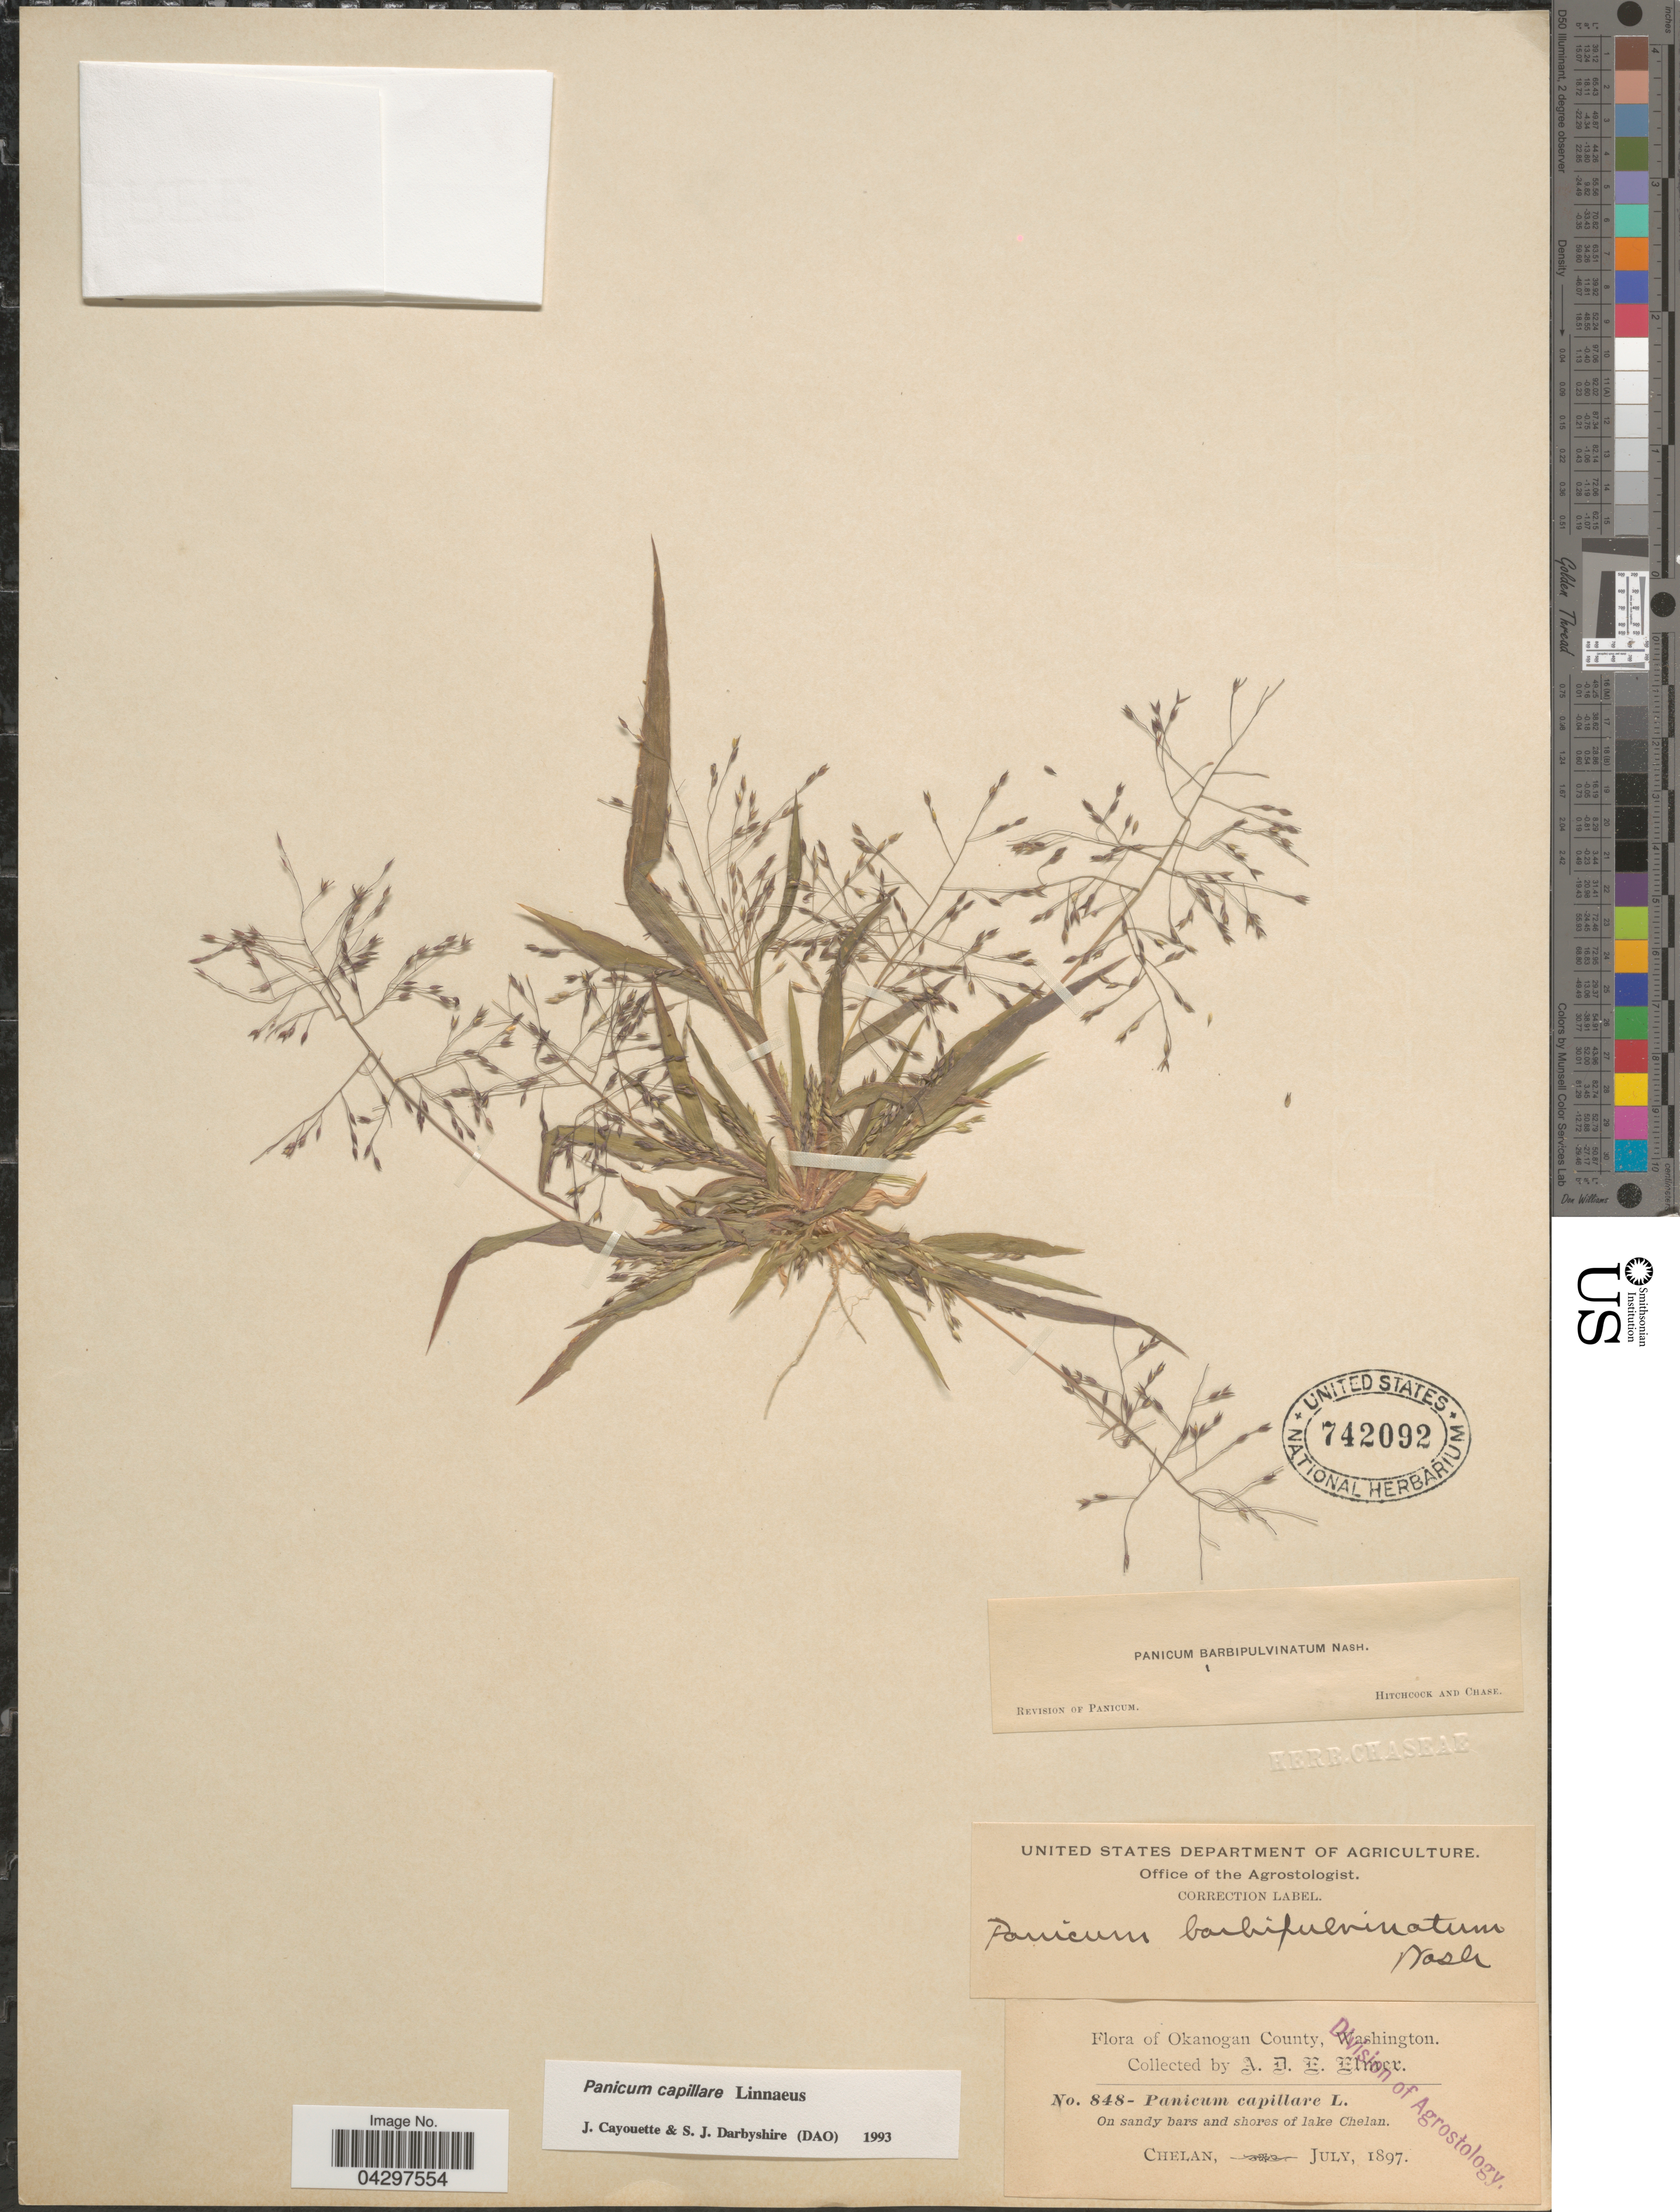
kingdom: Plantae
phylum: Tracheophyta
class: Liliopsida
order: Poales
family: Poaceae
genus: Panicum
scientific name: Panicum capillare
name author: L.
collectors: A. D. E. Elmer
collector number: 848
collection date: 1897-07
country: United States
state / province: Washington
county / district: Chelan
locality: On sandy bars and shores of Lake Chelan. Chelan.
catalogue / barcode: US 742092